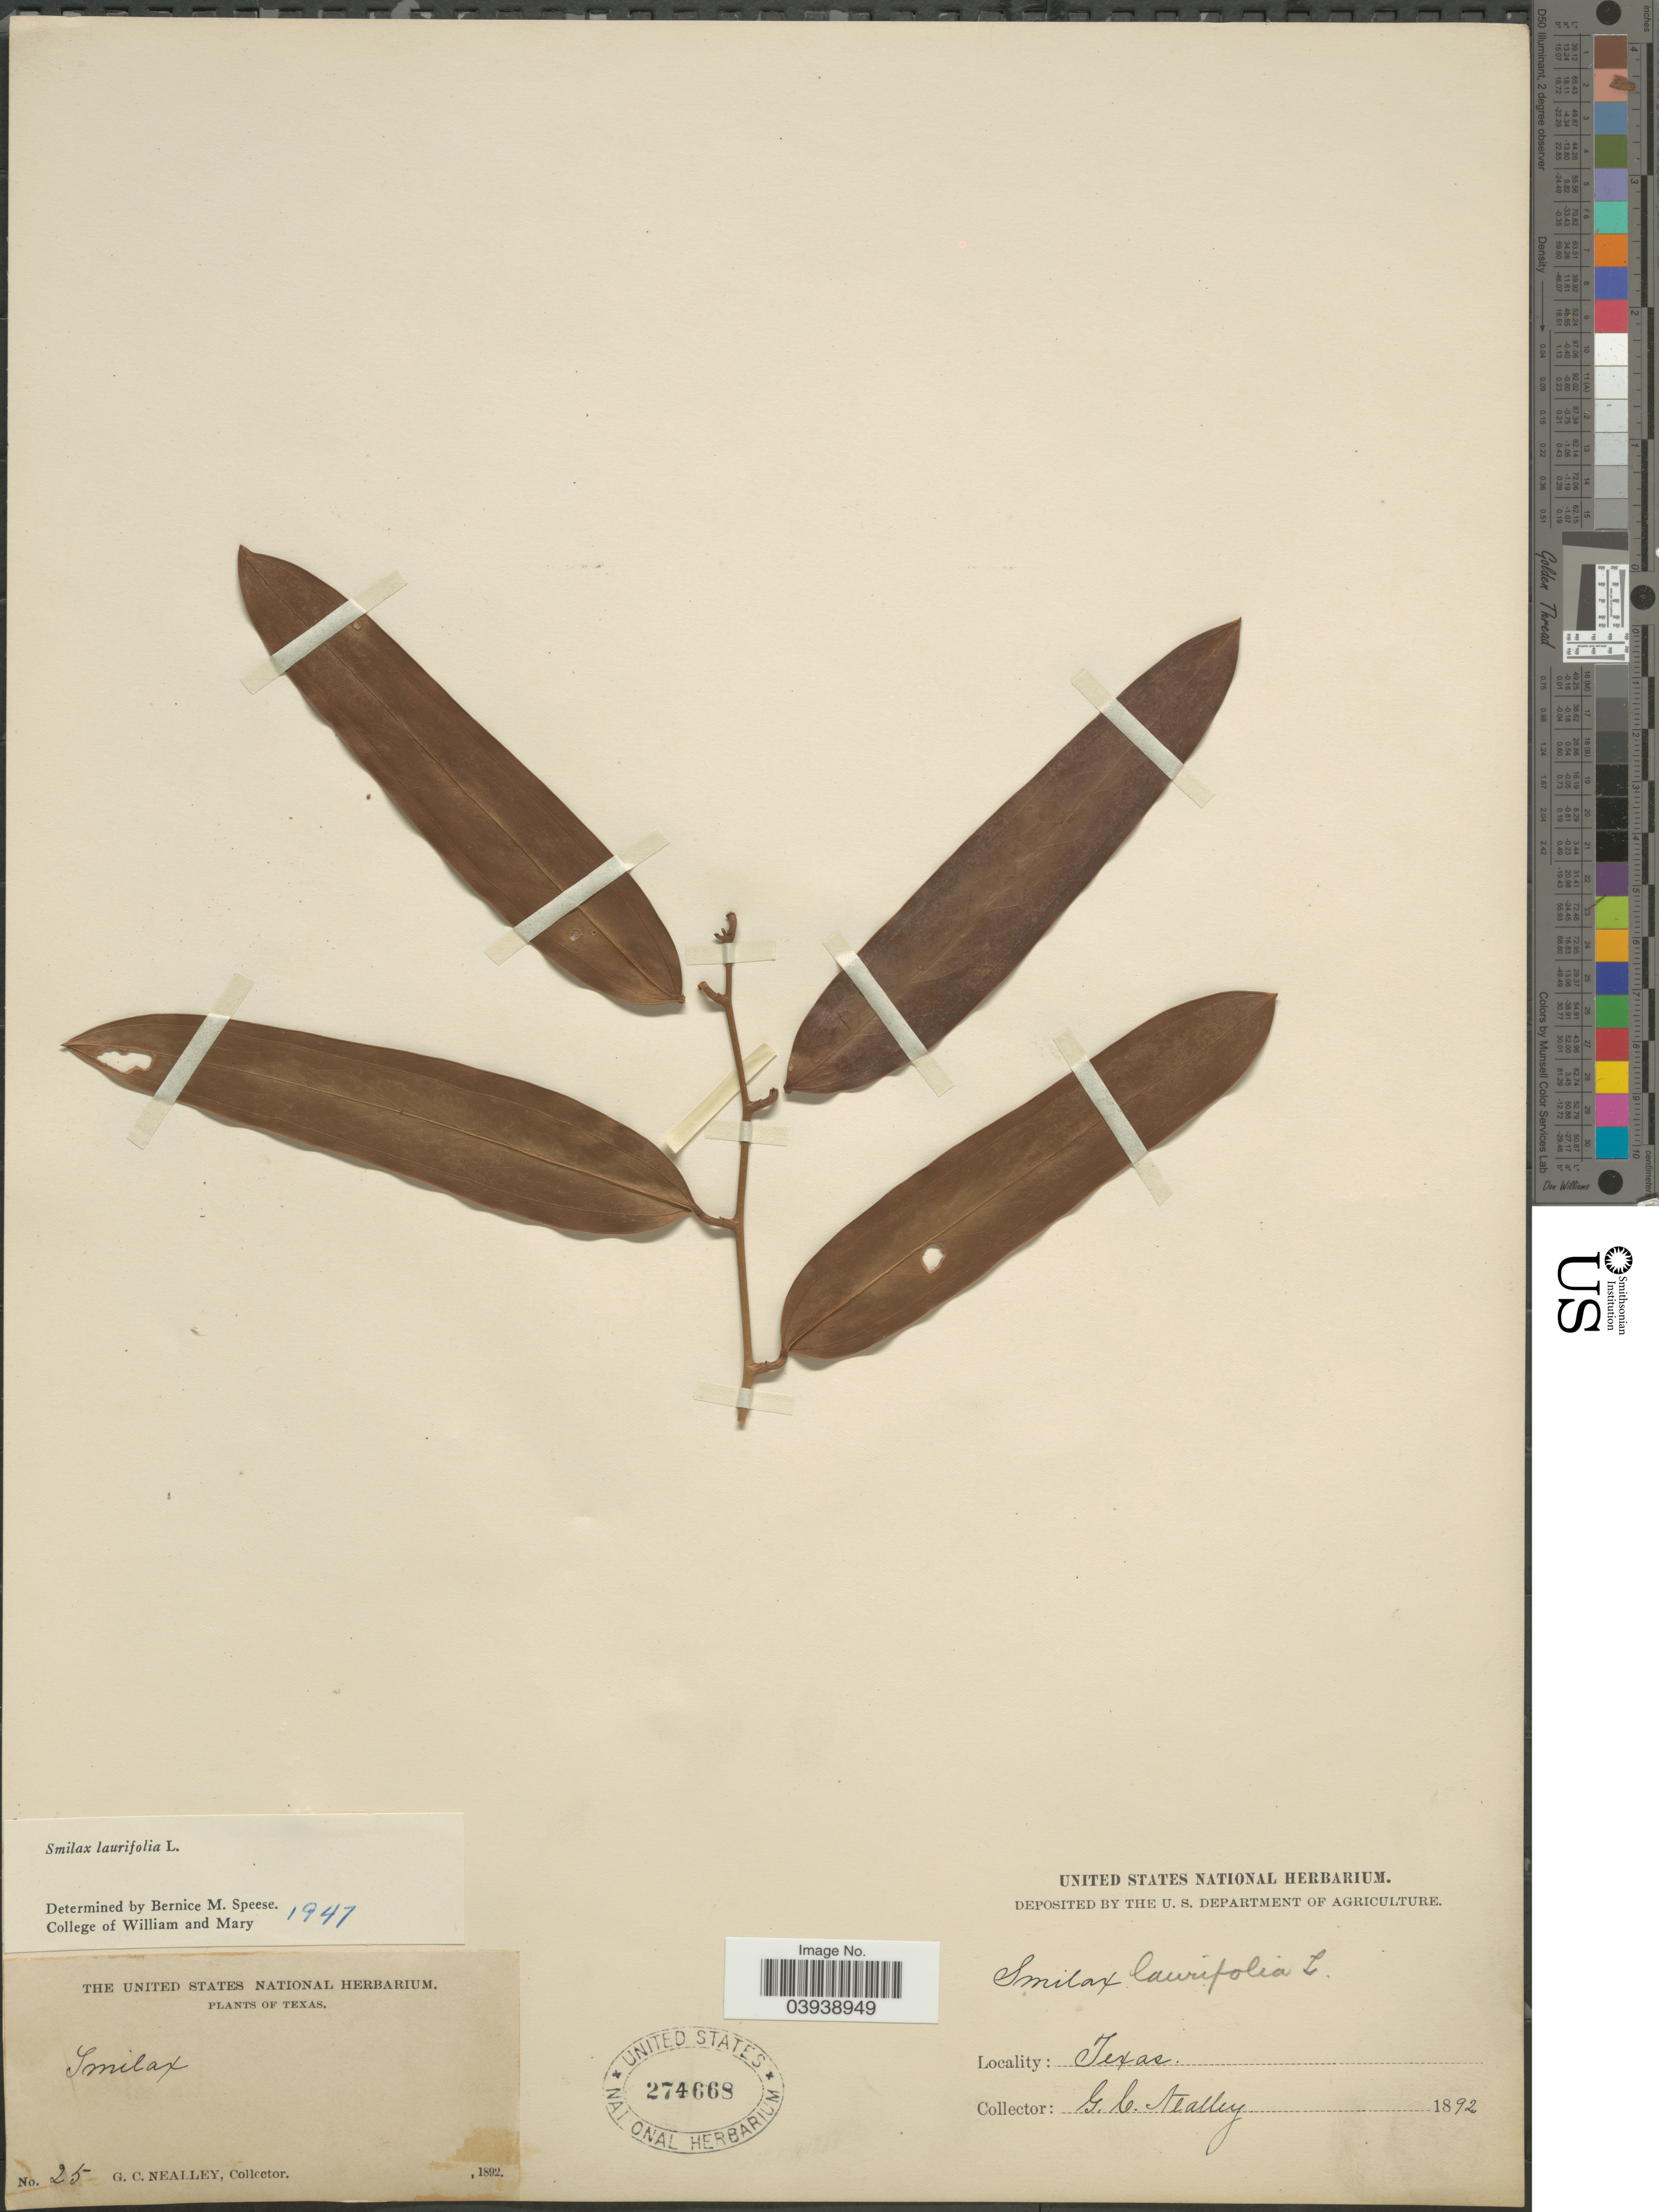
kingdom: Plantae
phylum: Tracheophyta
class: Liliopsida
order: Liliales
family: Smilacaceae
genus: Smilax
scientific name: Smilax laurifolia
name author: L.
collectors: G. Neally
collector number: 25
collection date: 1892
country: United States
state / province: Texas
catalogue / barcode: US 274668